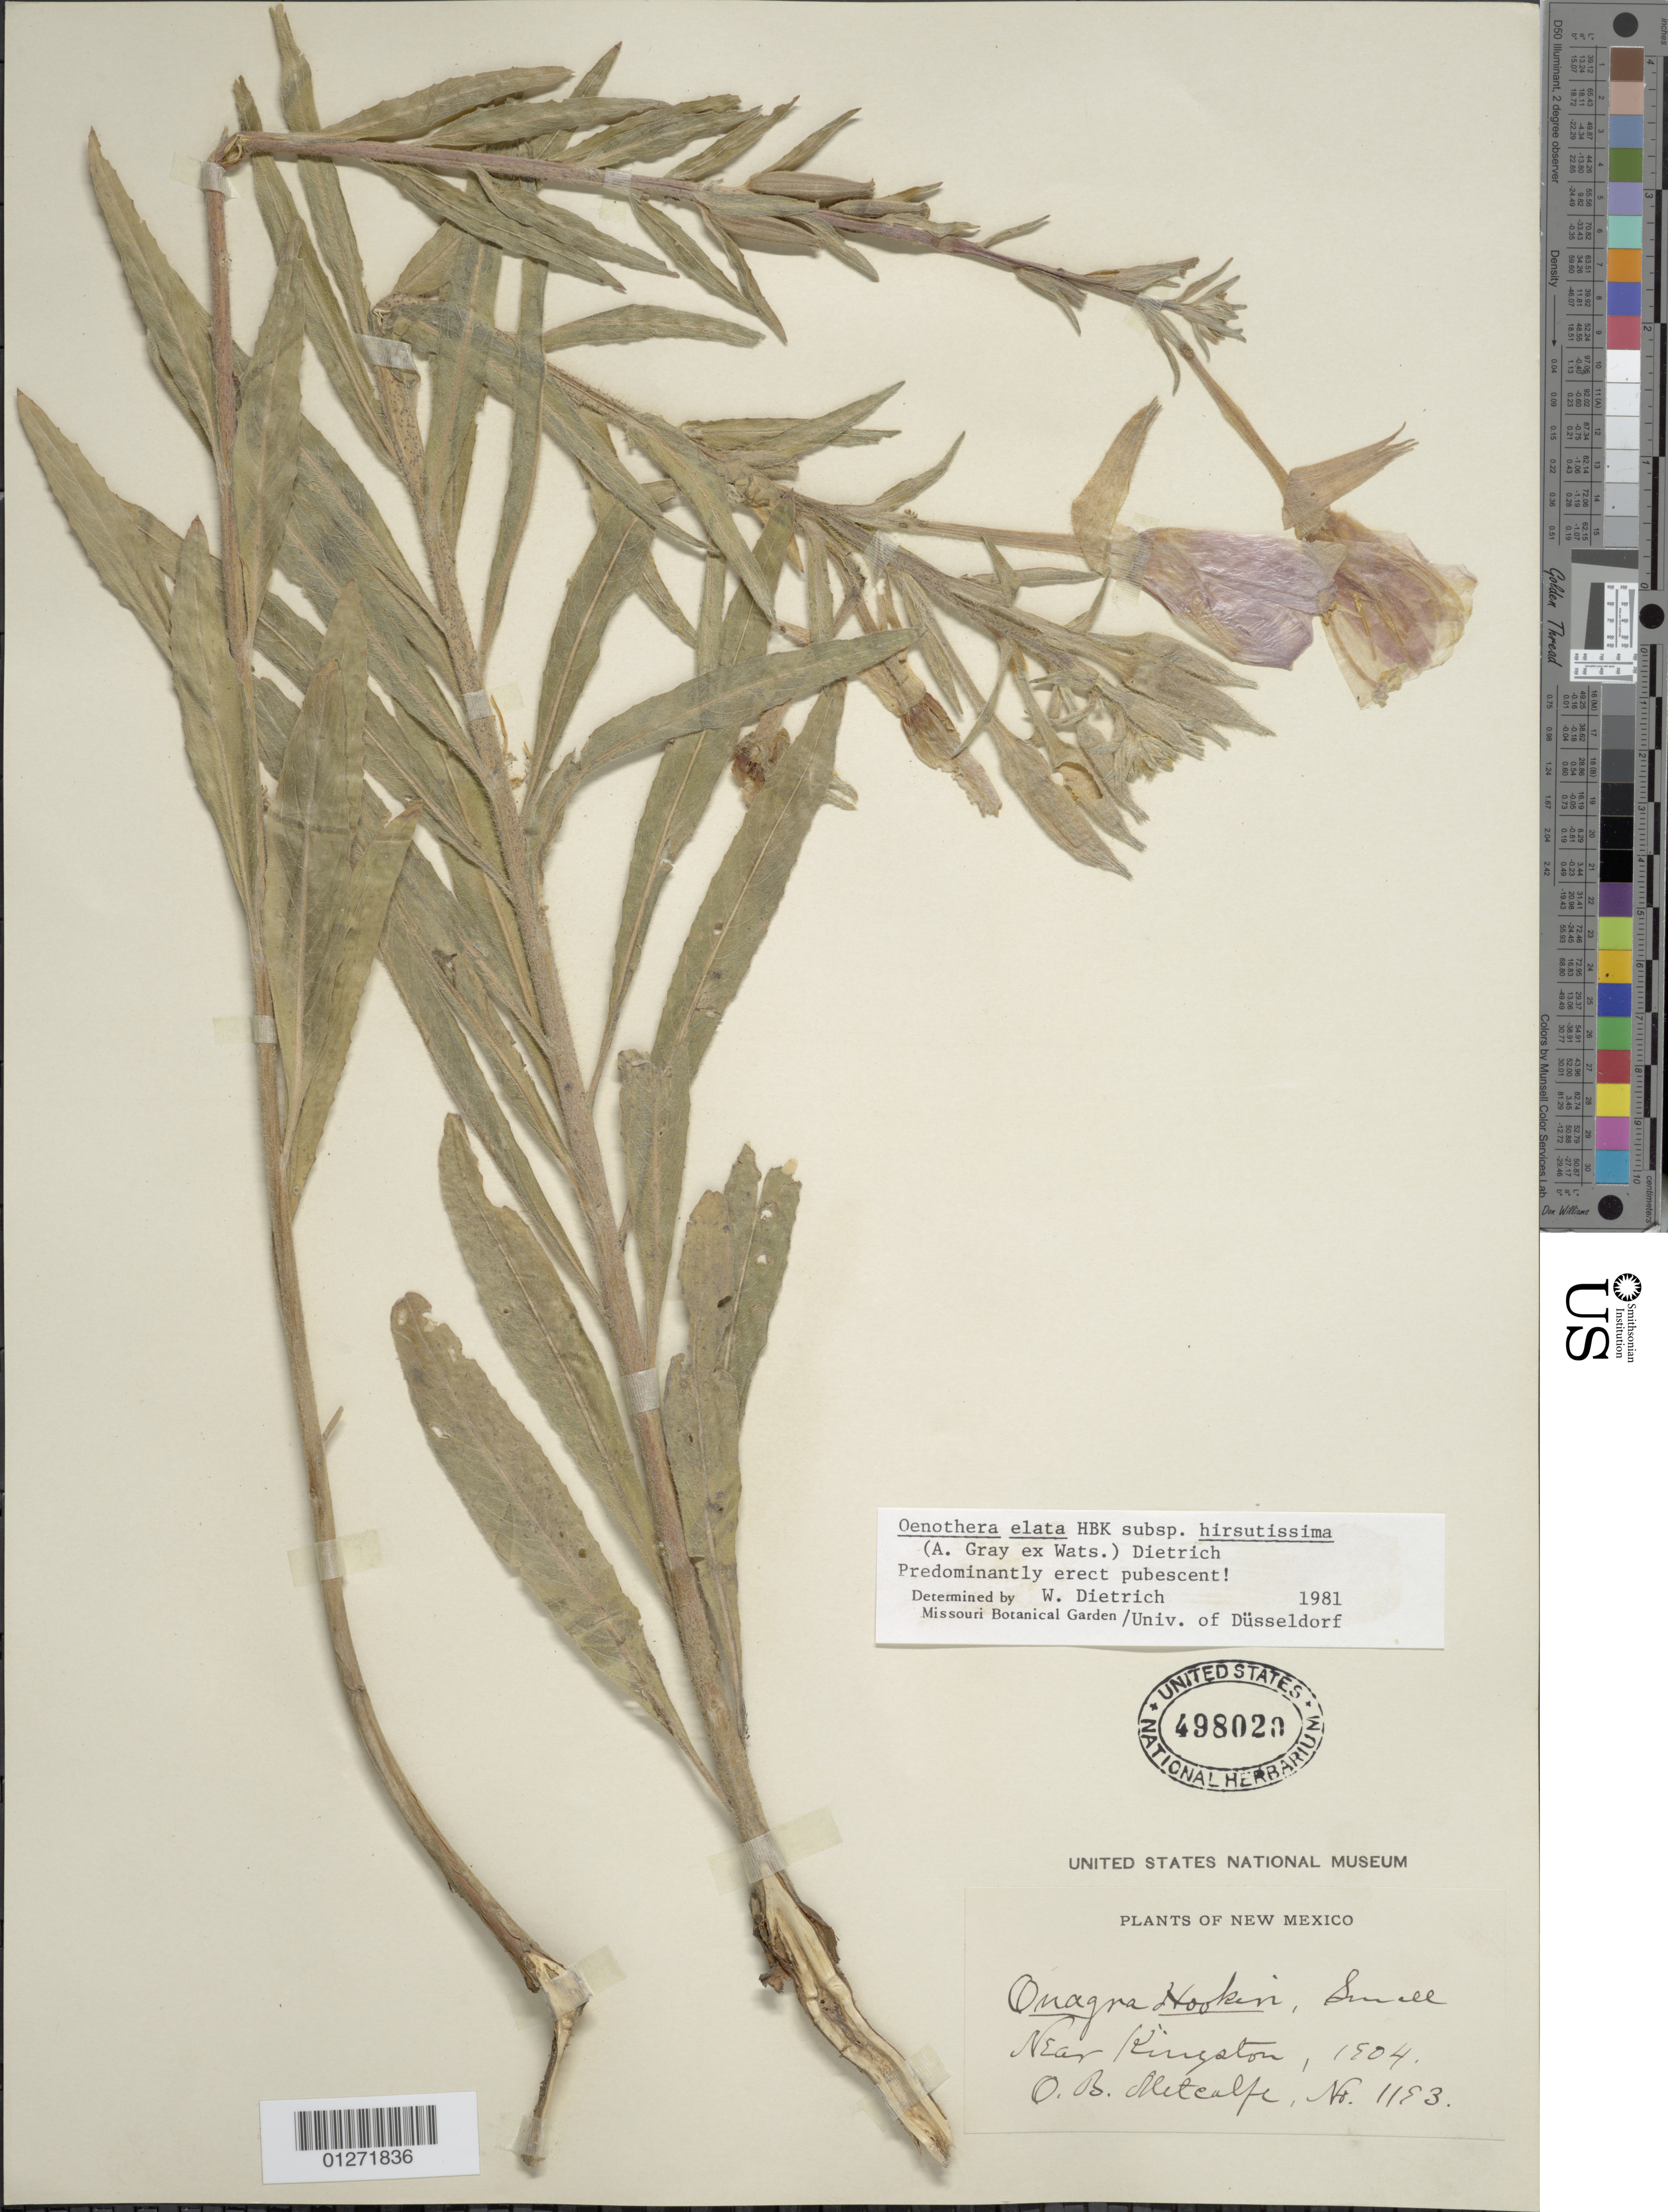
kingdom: Plantae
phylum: Tracheophyta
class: Magnoliopsida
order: Myrtales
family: Onagraceae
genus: Oenothera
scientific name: Oenothera elata subsp. hirsutissima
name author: (A. Gray ex S. Watson) W. Dietr.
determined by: Dietrich, W.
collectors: O. B. Metcalfe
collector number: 1193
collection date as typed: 1904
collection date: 1904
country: United States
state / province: New Mexico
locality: Near Kingston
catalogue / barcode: US 498020